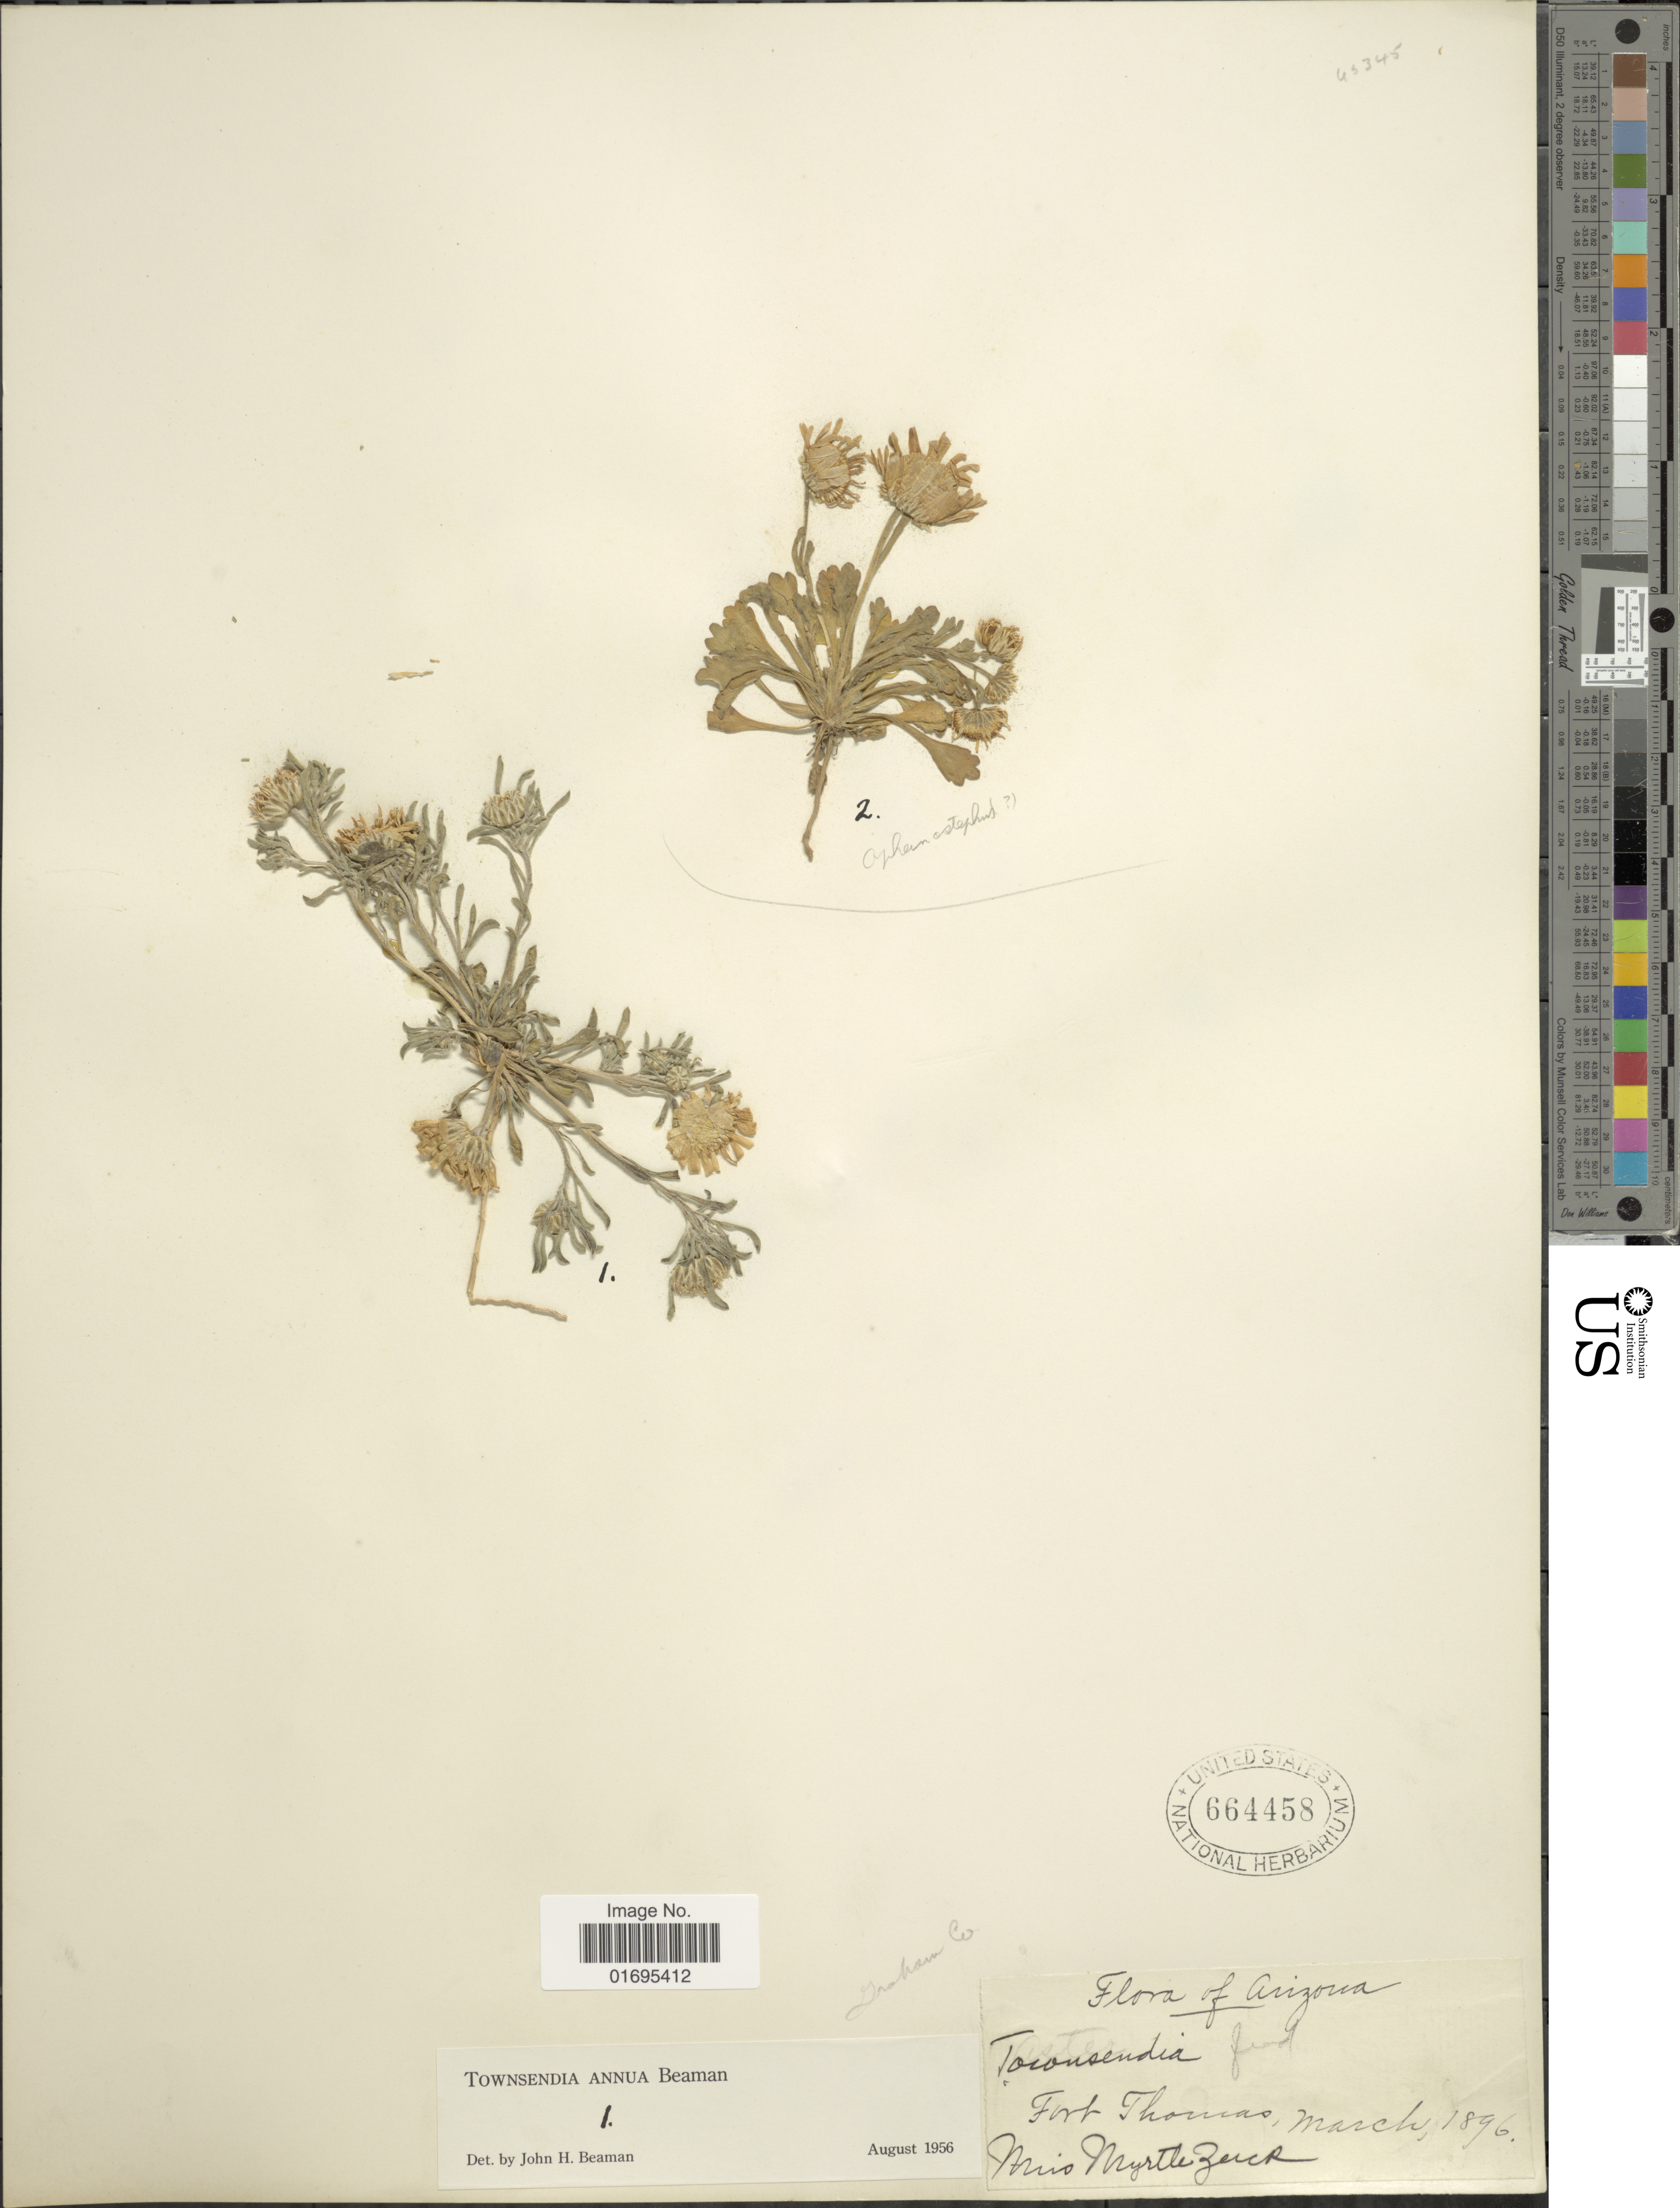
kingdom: Plantae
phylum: Tracheophyta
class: Magnoliopsida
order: Asterales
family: Asteraceae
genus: Townsendia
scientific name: Townsendia annua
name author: Beaman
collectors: M. Zuck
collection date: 1896-03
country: United States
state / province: Arizona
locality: Fort Thomas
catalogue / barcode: US 664458